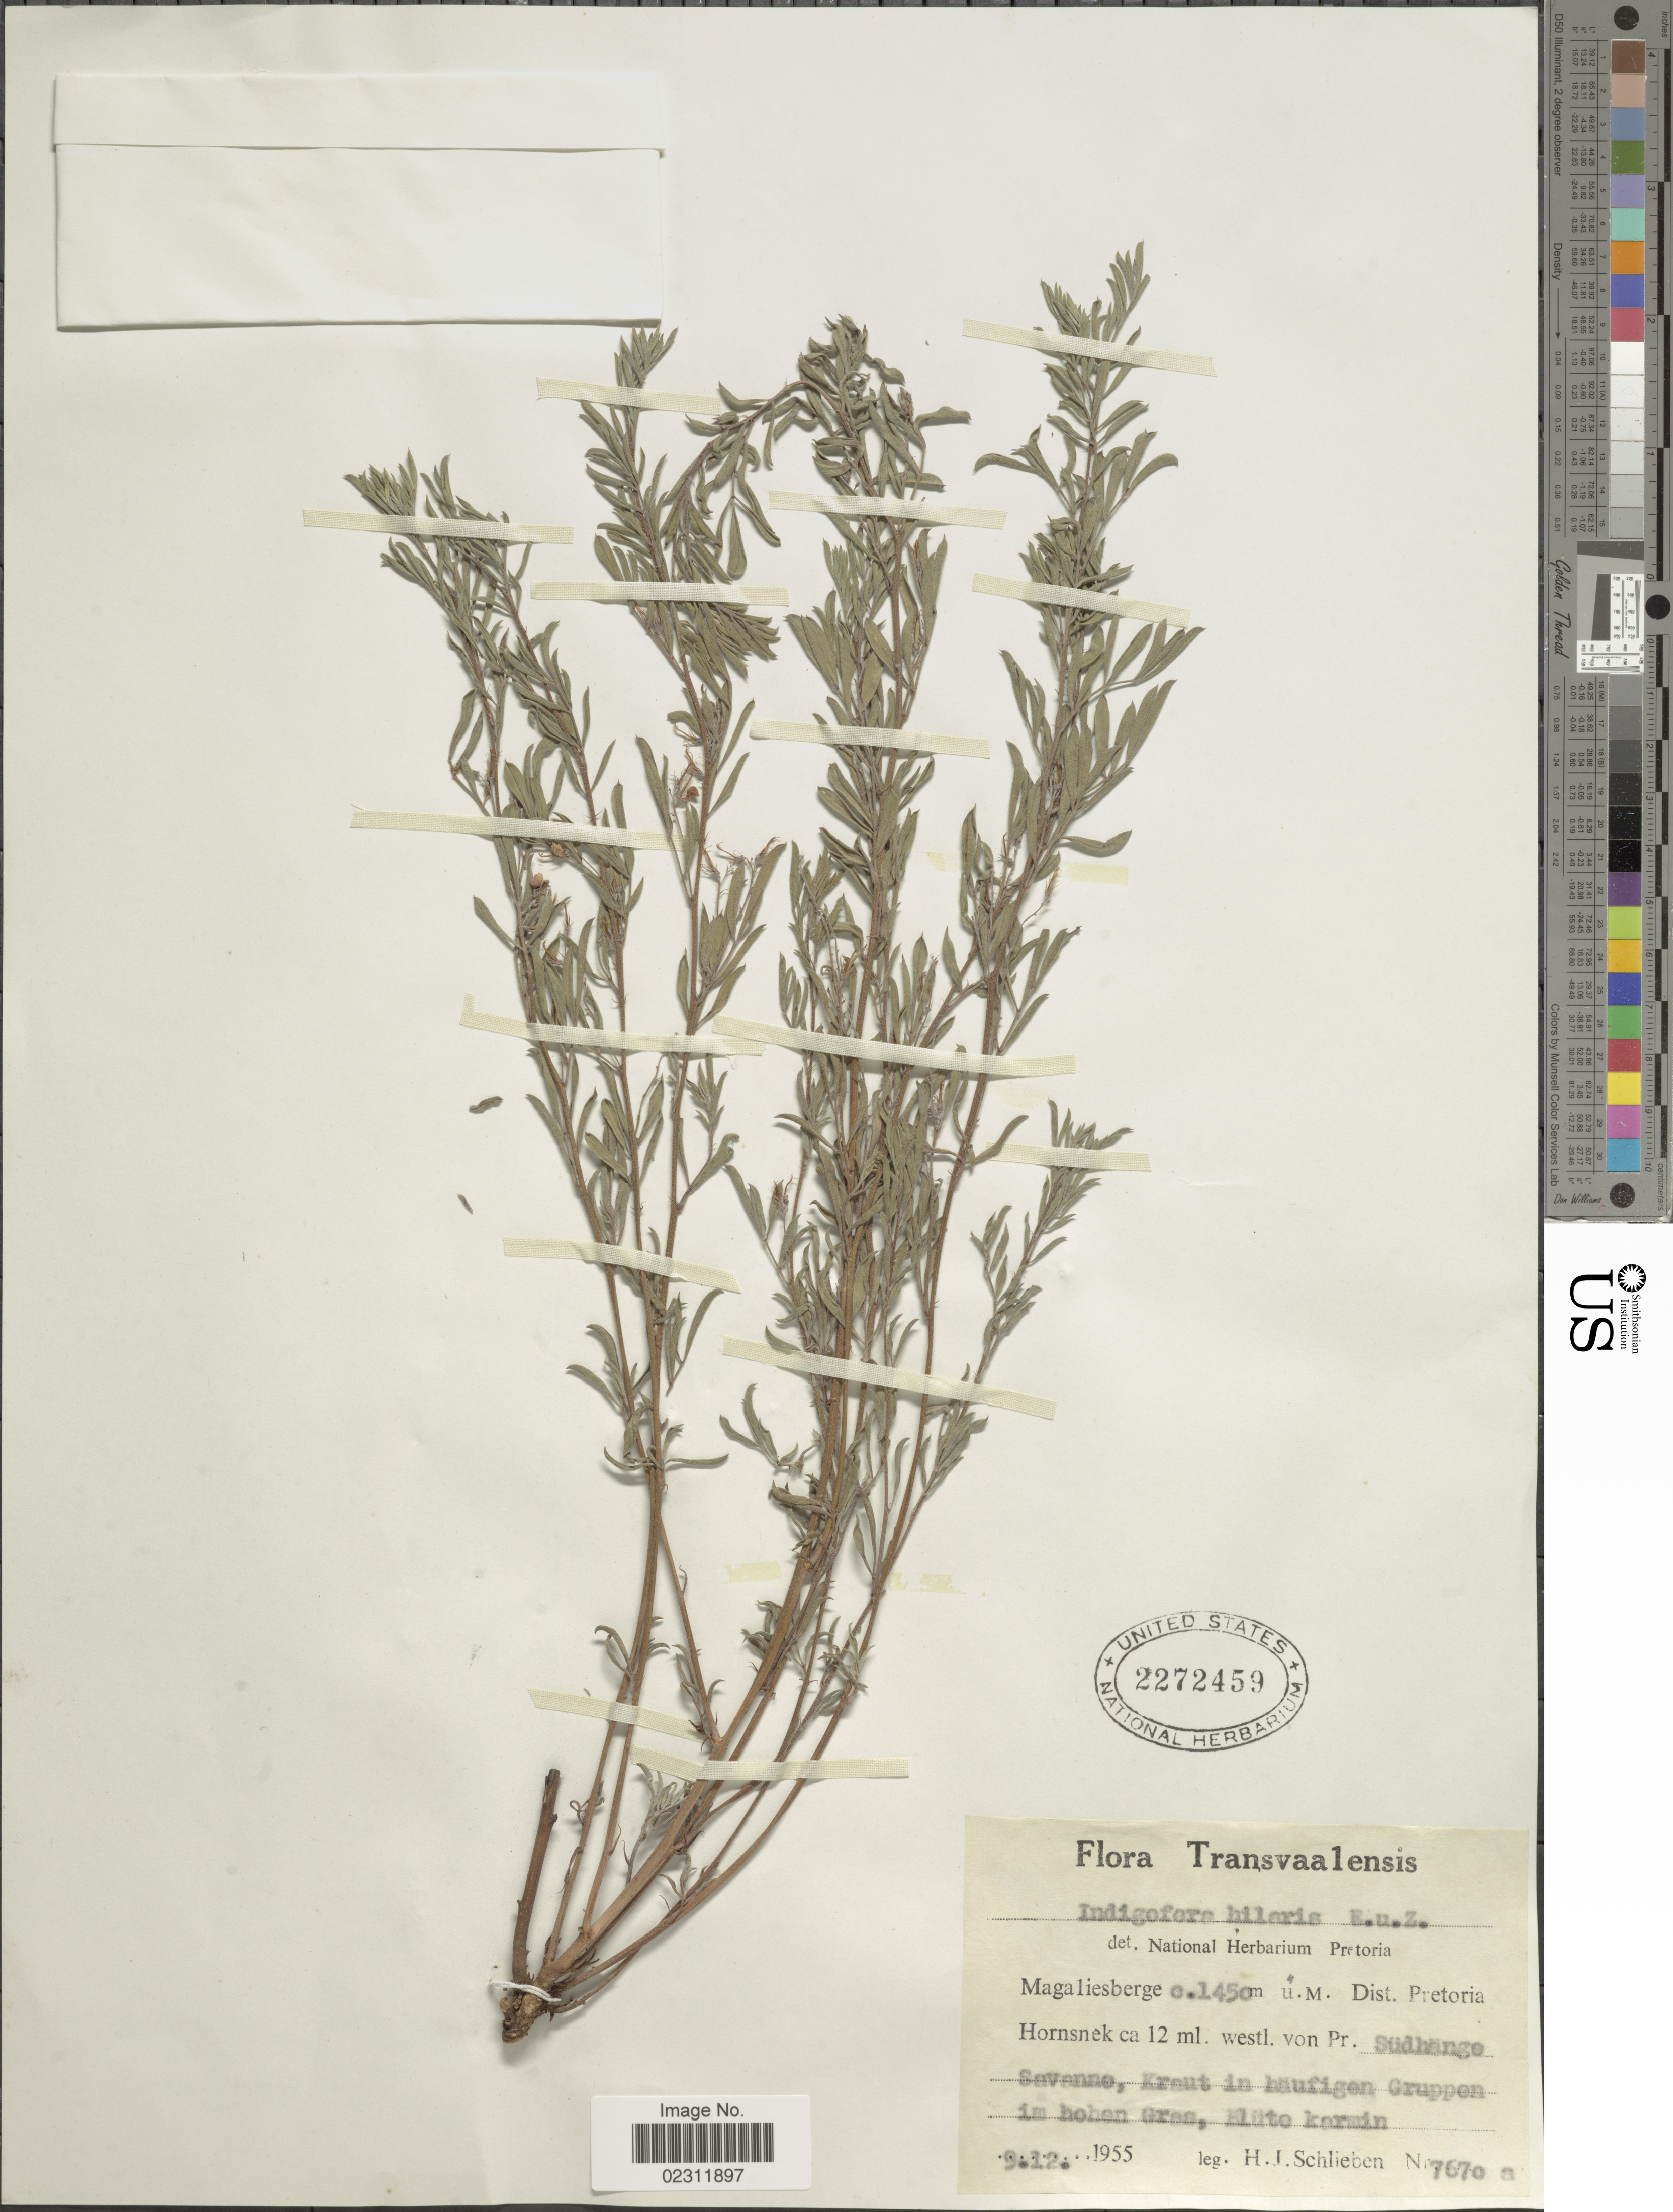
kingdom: Plantae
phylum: Tracheophyta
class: Magnoliopsida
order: Fabales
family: Fabaceae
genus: Indigofera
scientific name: Indigofera hilaris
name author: Eckl. & Zeyh.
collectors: H. J. Schlieben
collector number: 7670a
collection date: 1955-12-09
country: South Africa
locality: Transvaalensis, Magaliesberge, Dist. Pretoria, Hornsnek ca 12 ml westl. von Pr. Sudhange Savanne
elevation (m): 1450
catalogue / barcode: US 2272459